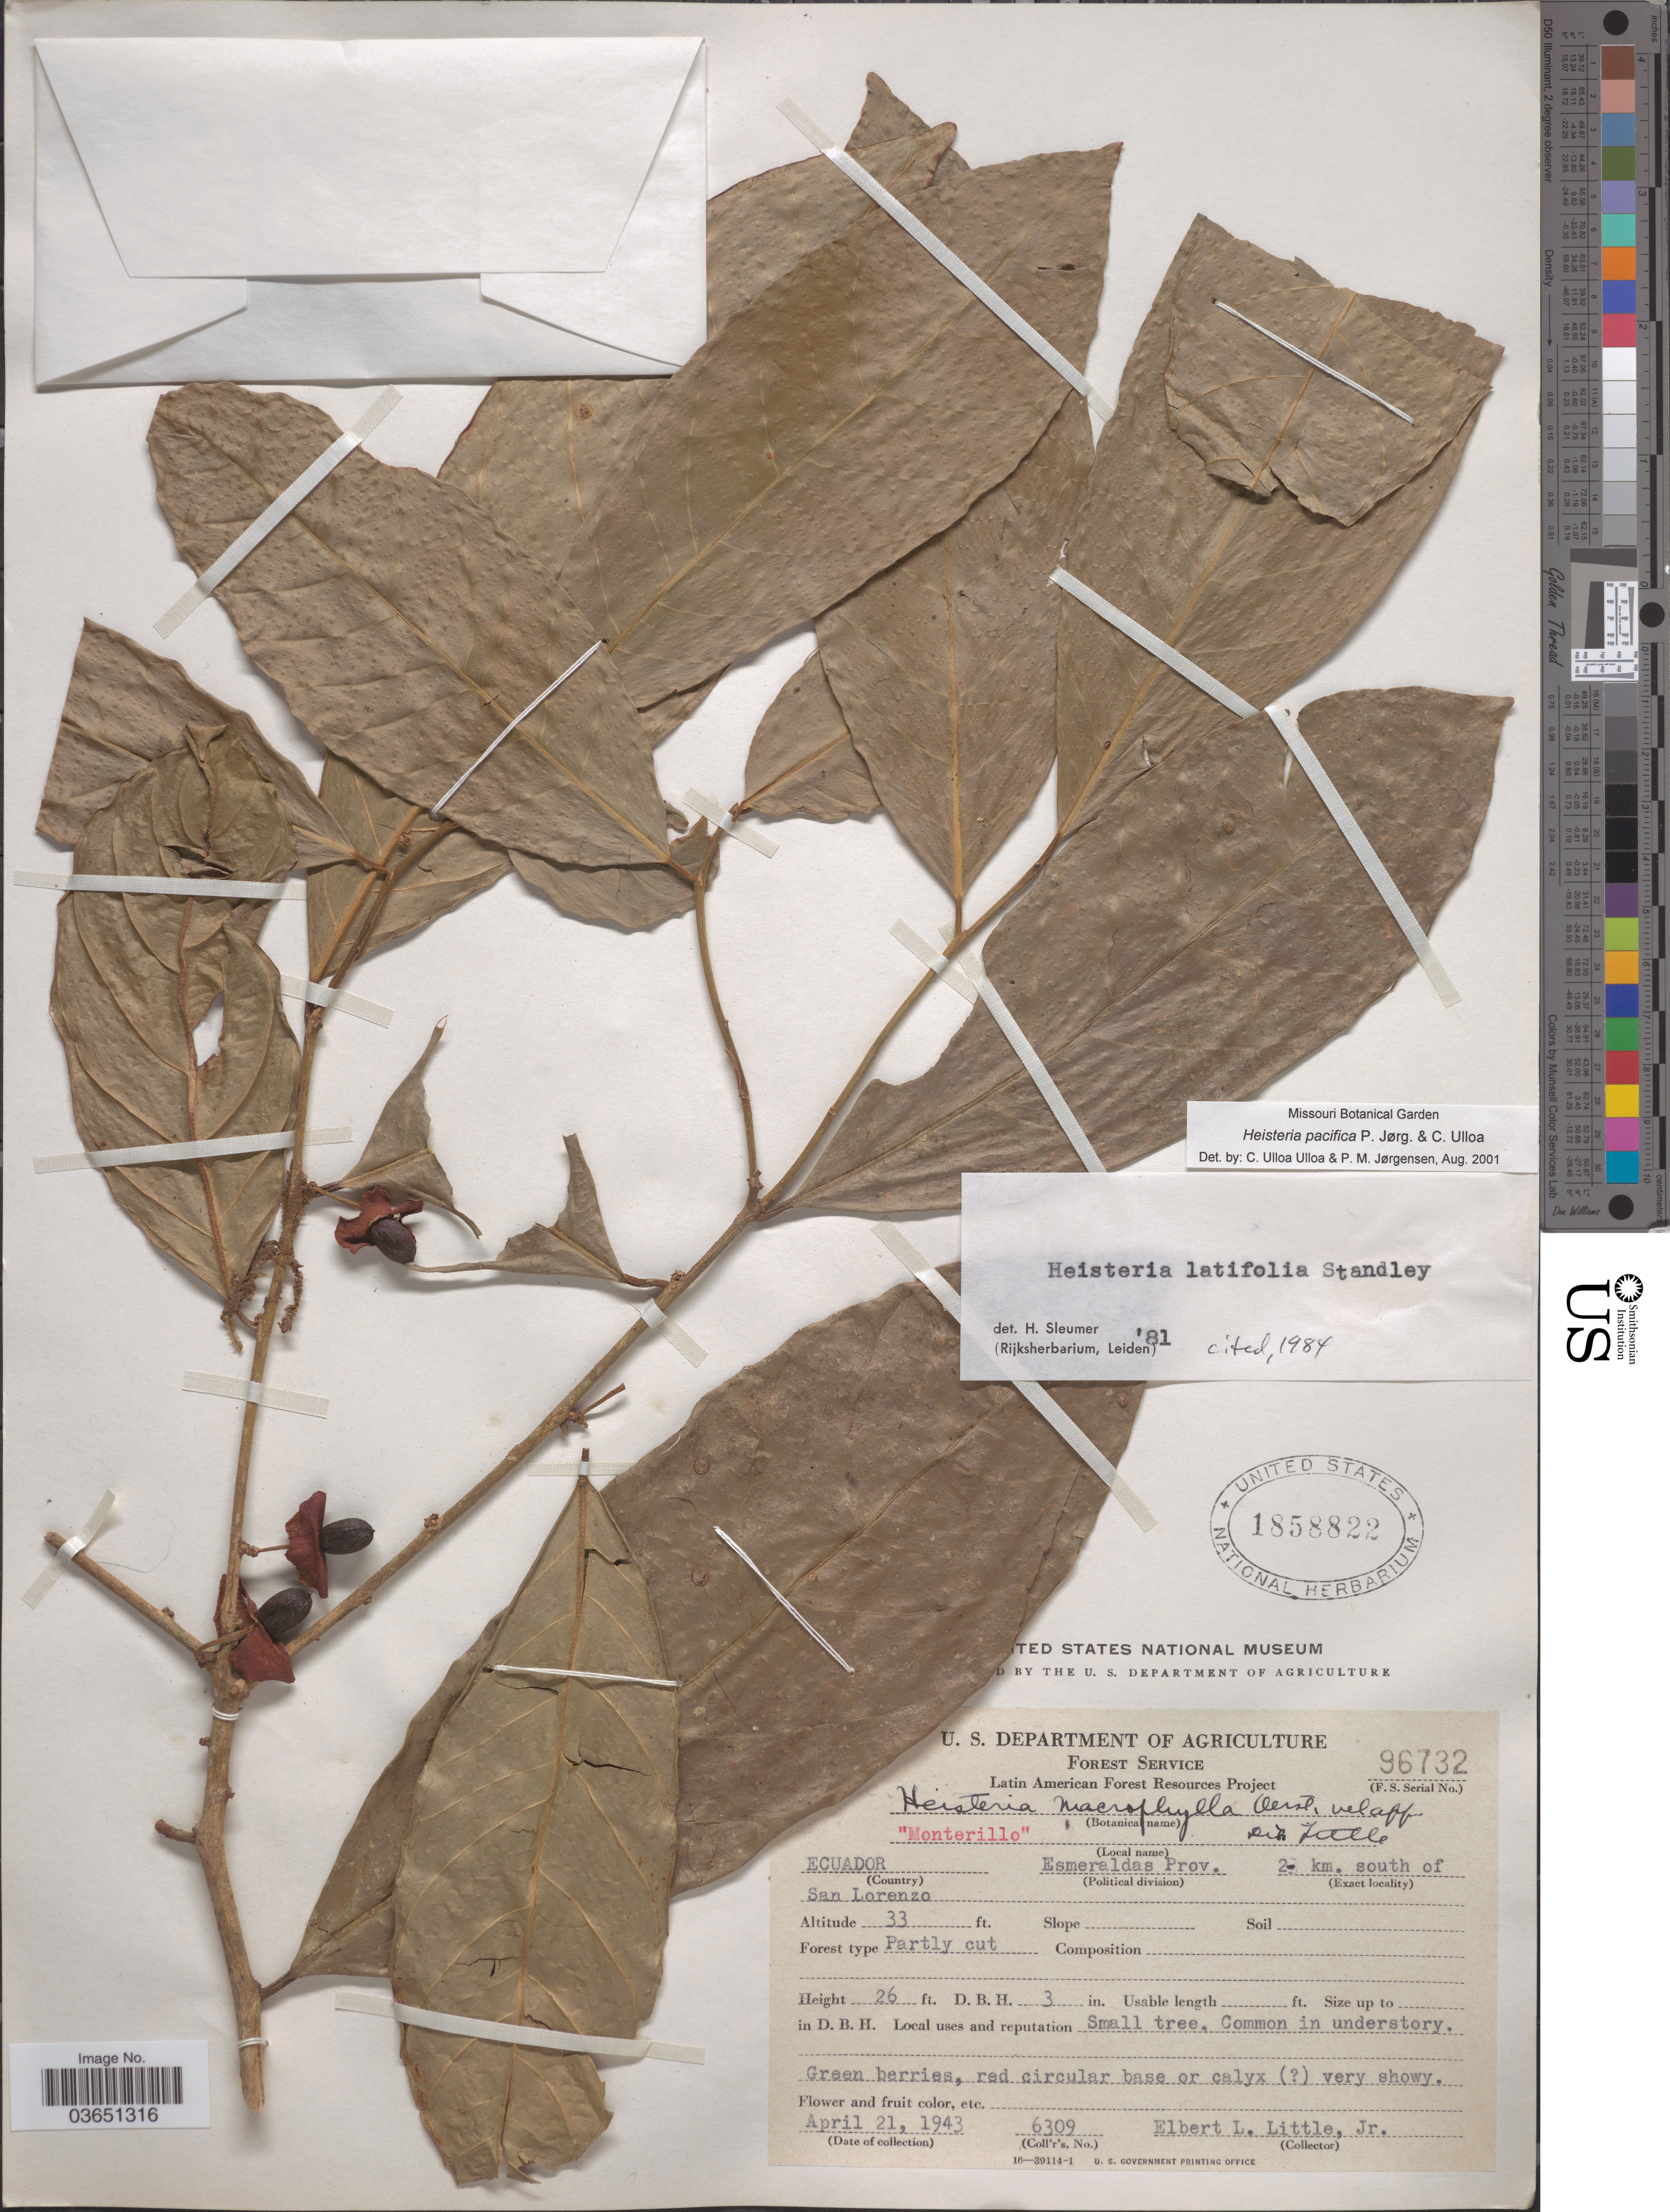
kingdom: Plantae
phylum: Tracheophyta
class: Magnoliopsida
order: Santalales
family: Erythropalaceae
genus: Heisteria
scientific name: Heisteria pacifica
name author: P. Jørg. & C. Ulloa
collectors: E. L. Little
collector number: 6309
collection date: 1943-04-21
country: Ecuador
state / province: Esmeraldas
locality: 2 km. south of San Lorenzo.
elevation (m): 10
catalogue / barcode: US 1858822